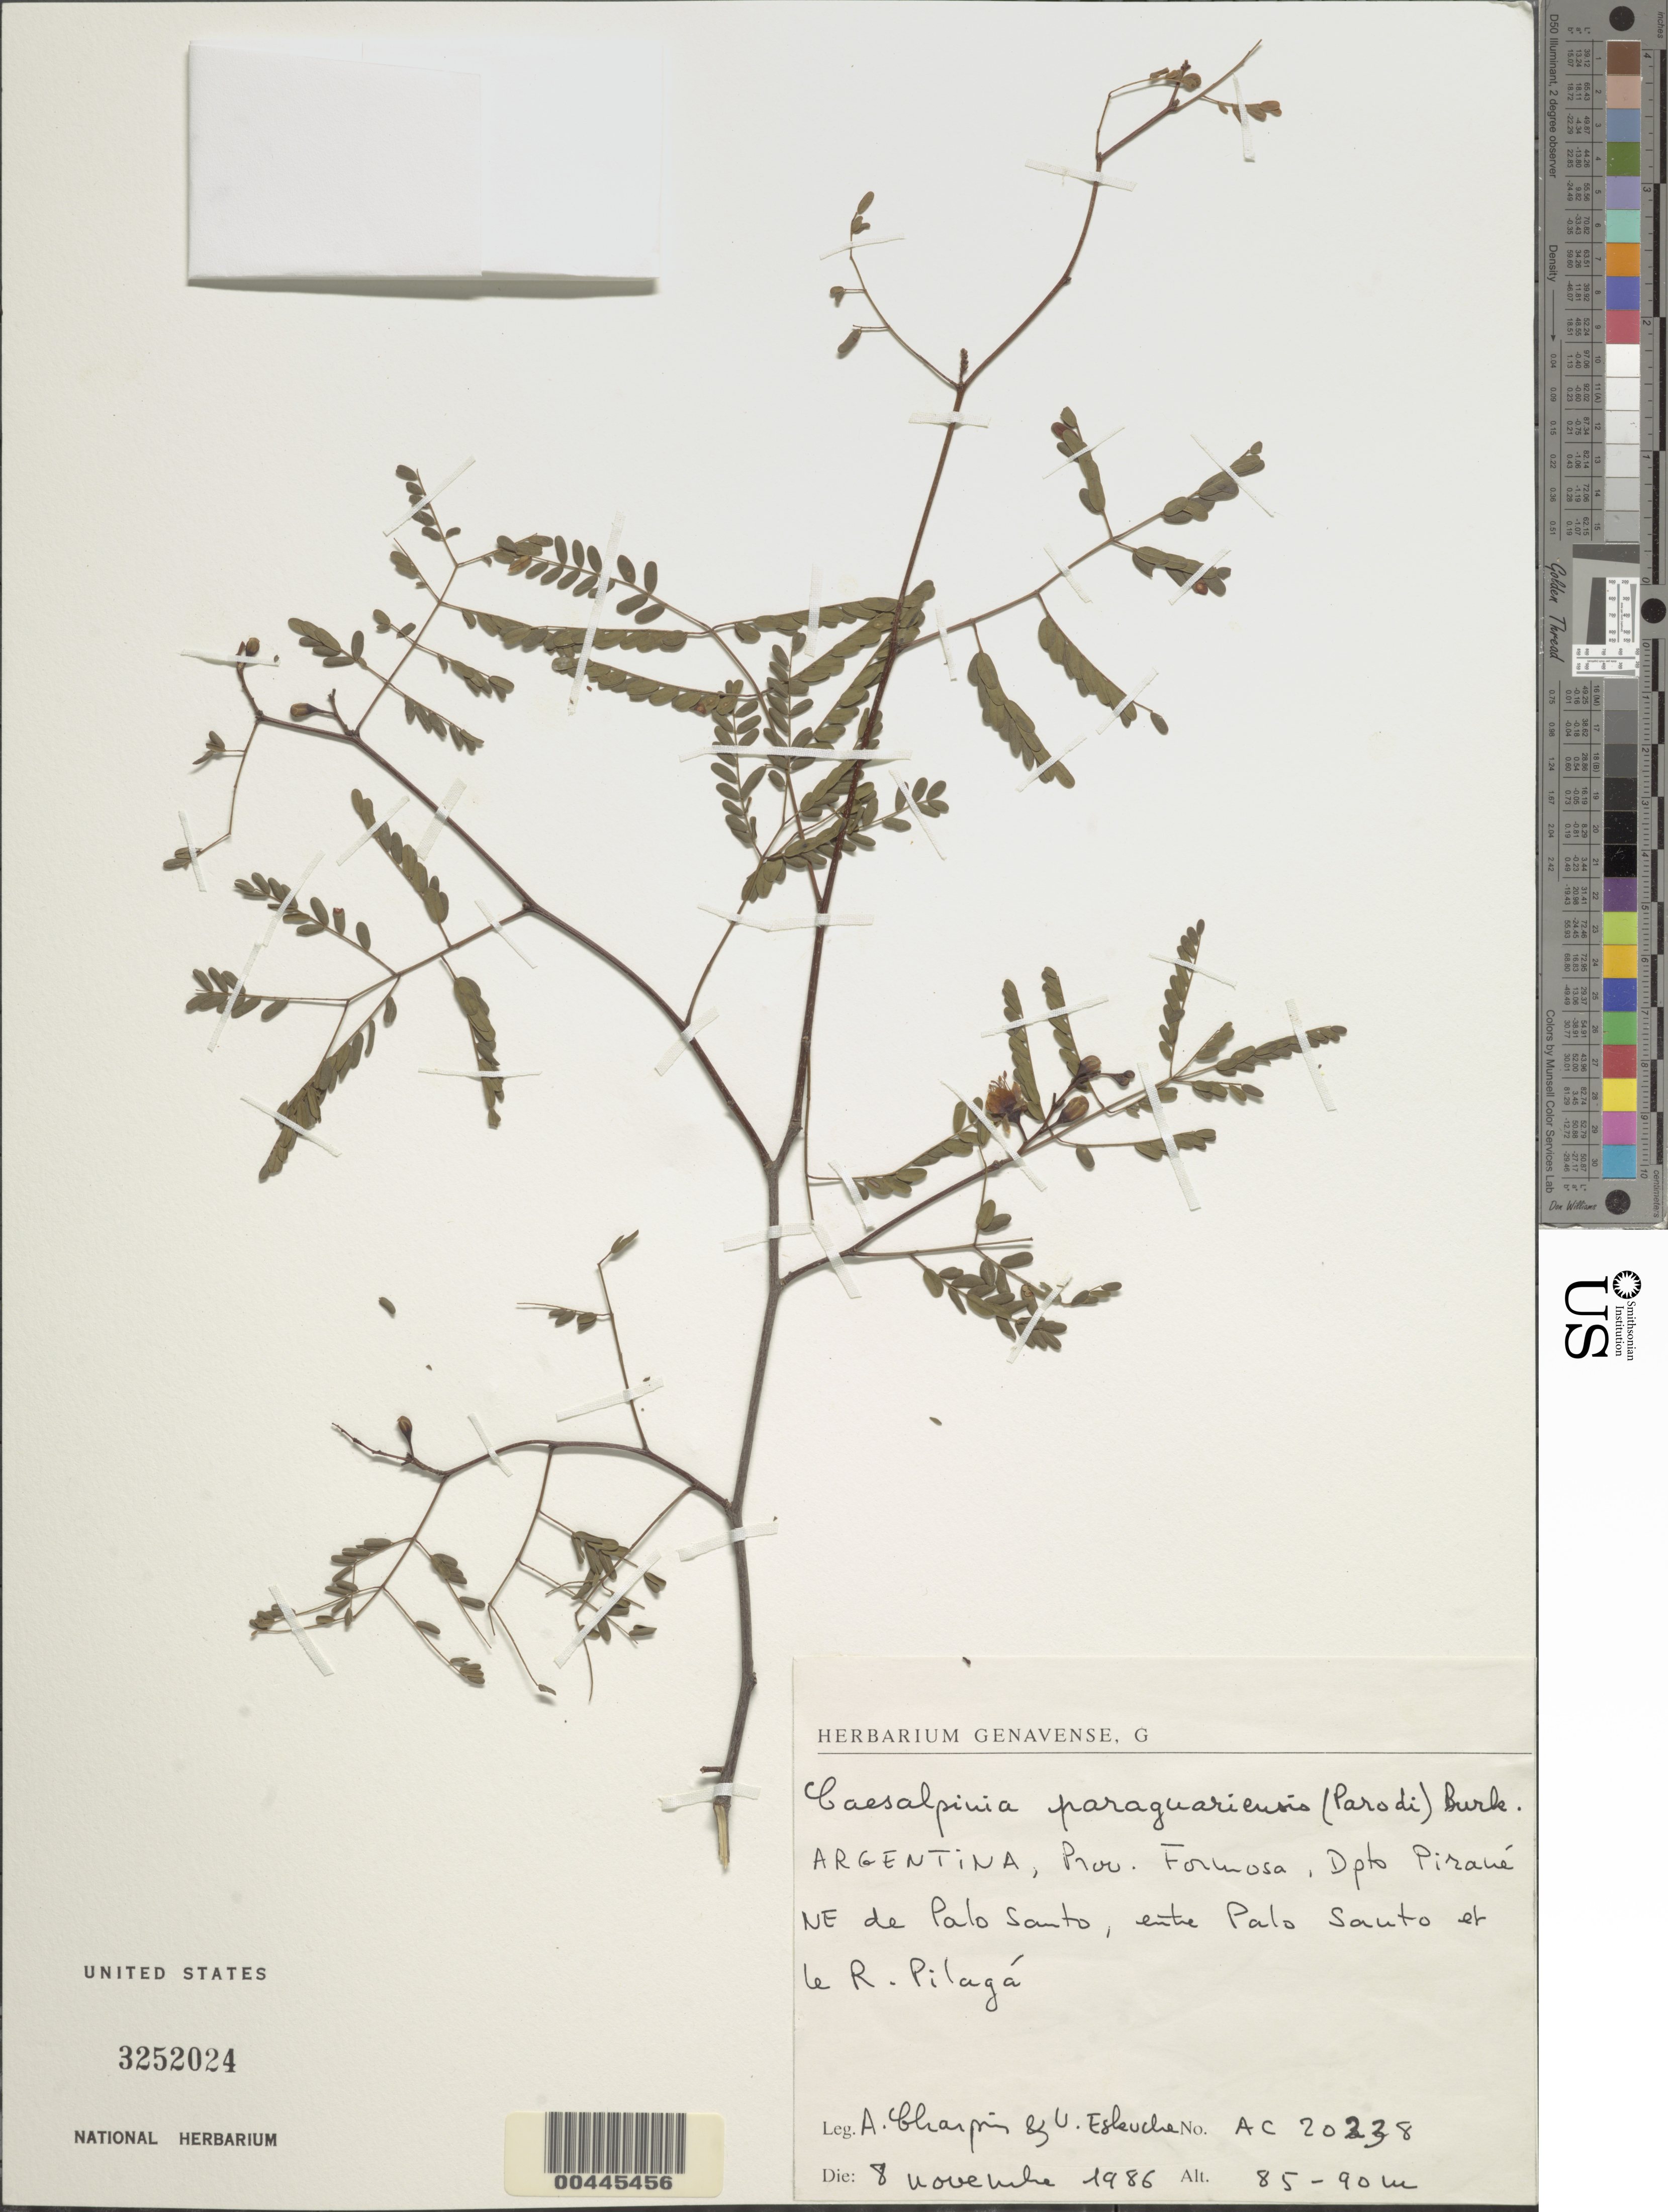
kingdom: Plantae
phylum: Tracheophyta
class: Magnoliopsida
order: Fabales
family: Fabaceae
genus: Libidibia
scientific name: Libidibia paraguariensis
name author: (Parodi) G.P. Lewis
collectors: A. Charpin & U. G. Eskuche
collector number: Ac20338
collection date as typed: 08 Nov 1986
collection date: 1986-11-08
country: Argentina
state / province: Formosa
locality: Pirane, NE of Palo Santo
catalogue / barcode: US 3252024